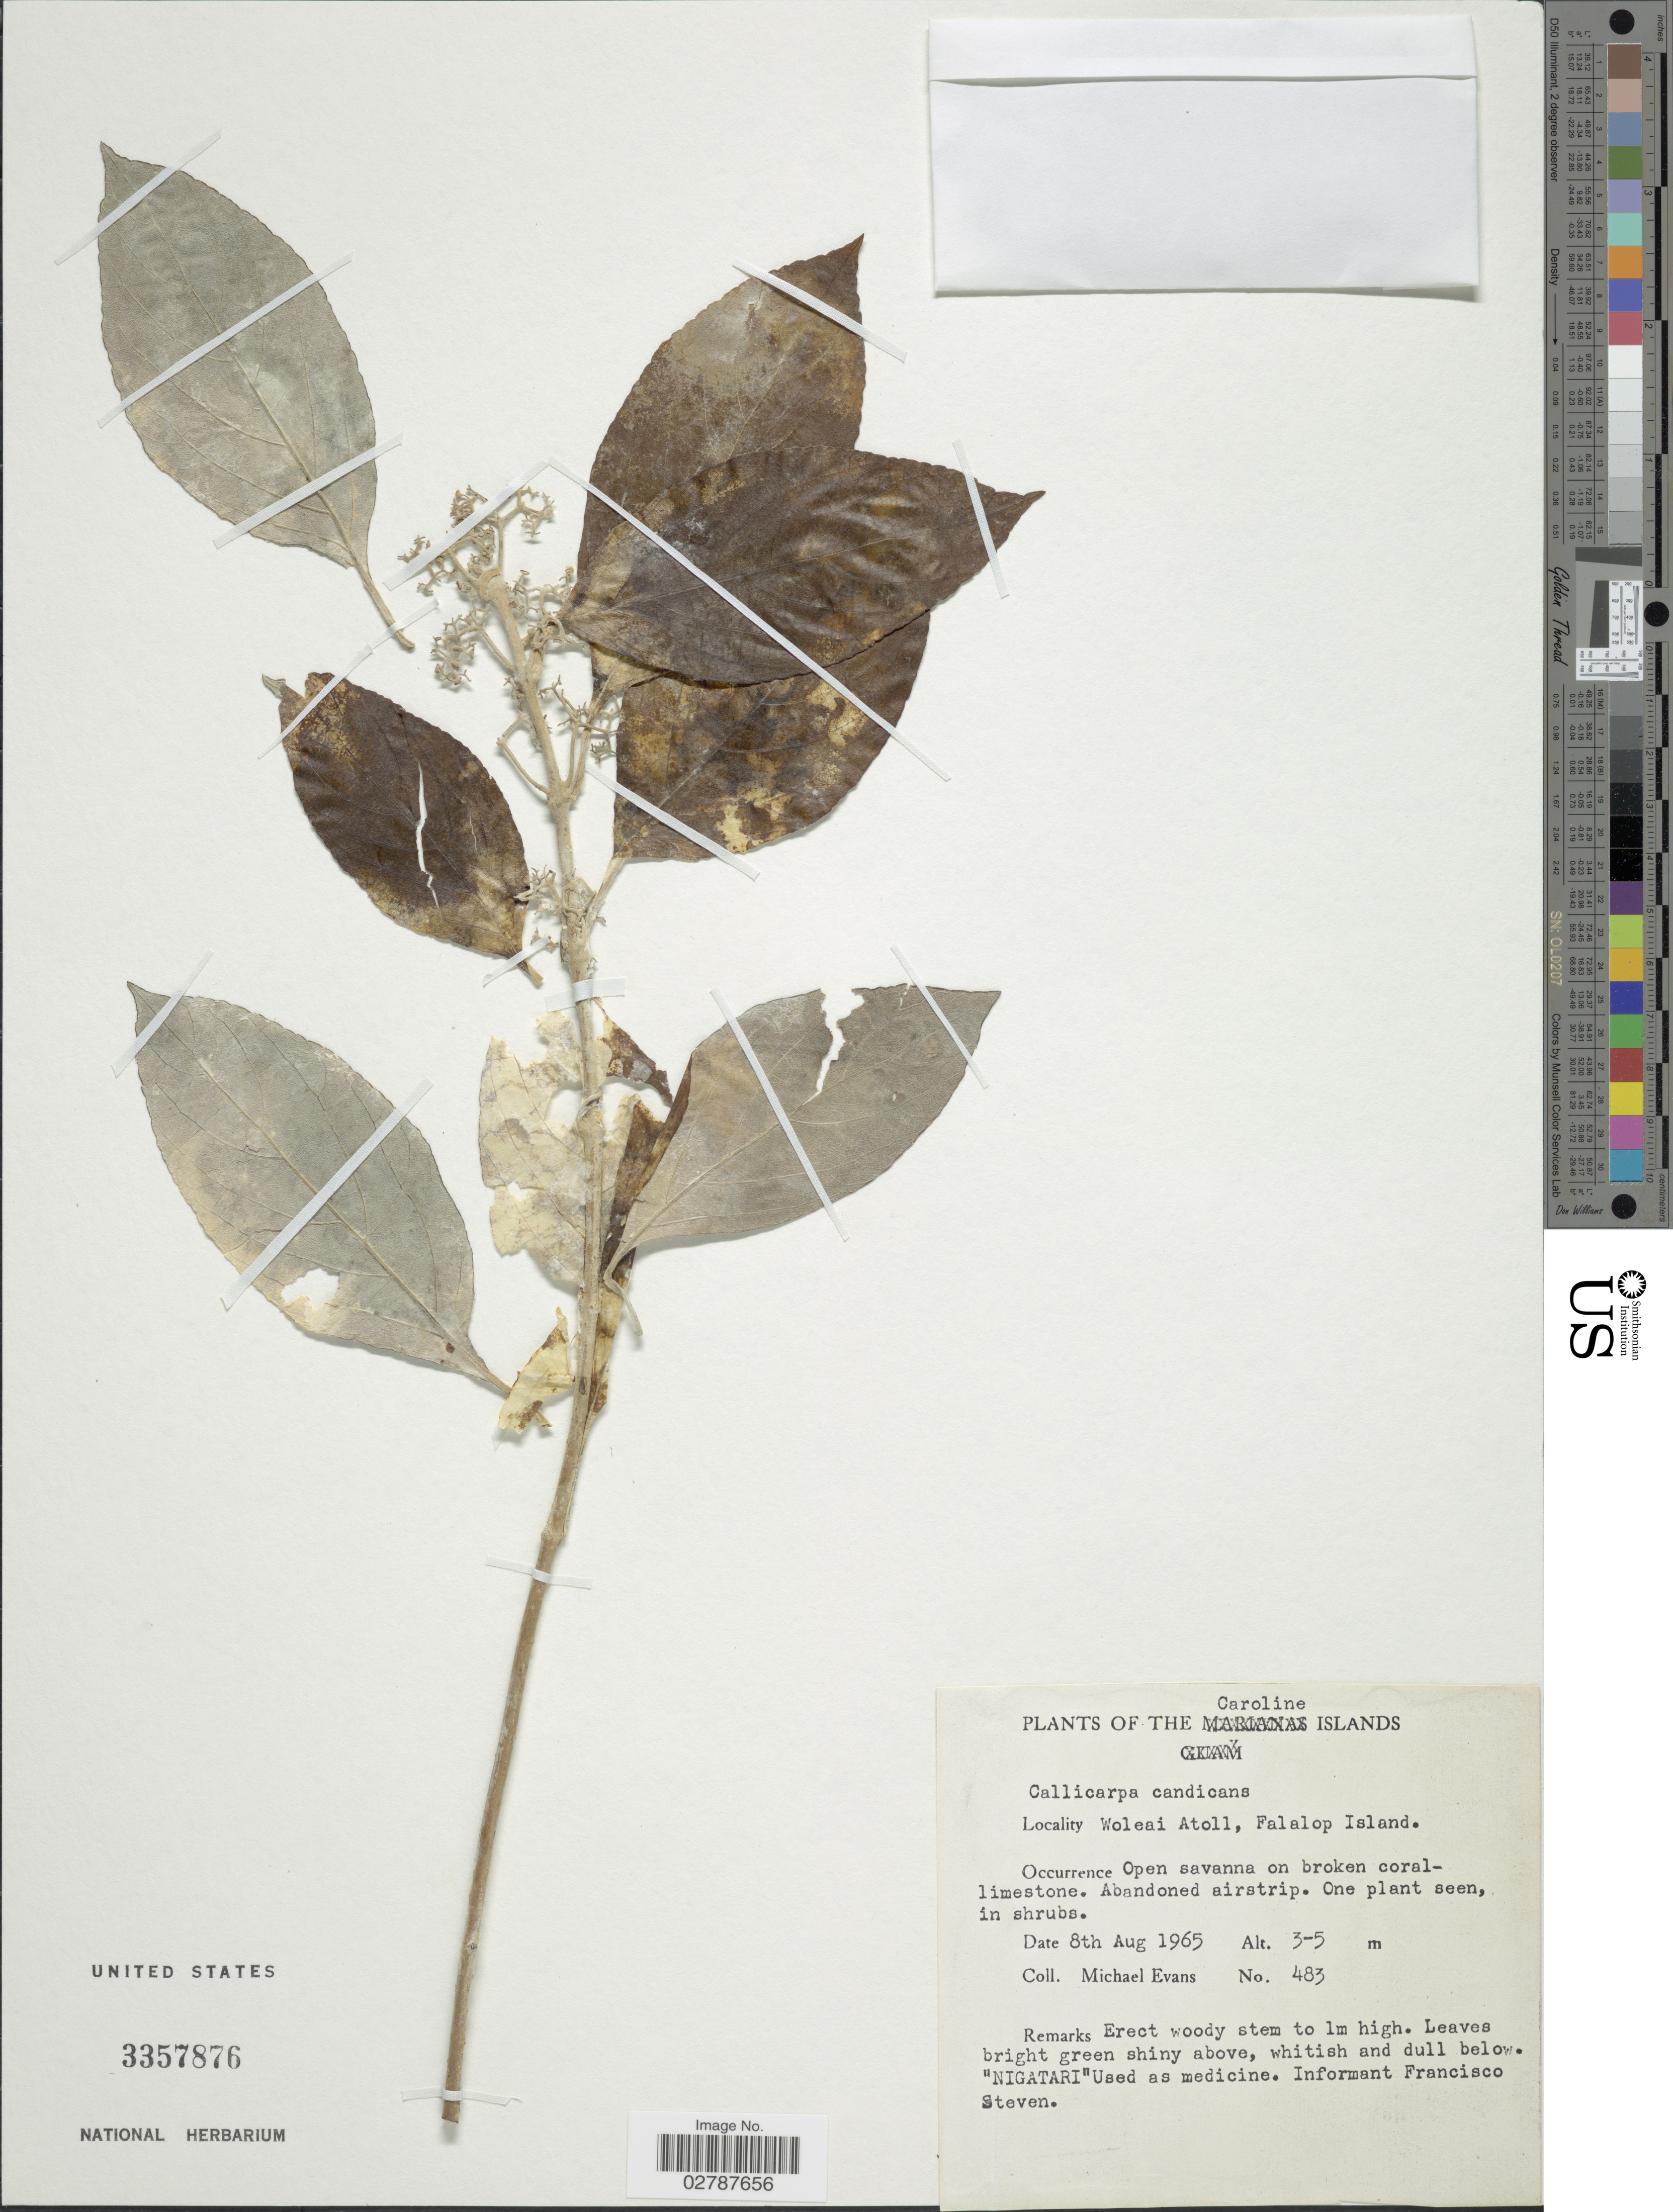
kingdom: Plantae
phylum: Tracheophyta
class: Magnoliopsida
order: Lamiales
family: Lamiaceae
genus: Callicarpa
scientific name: Callicarpa candicans var. candicans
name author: (Burm. f.) Hochr.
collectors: M. Evans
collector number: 483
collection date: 1965-08-08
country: Micronesia, Federated States of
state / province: Yap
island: Woleai Atoll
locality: The Caroline Islands. Woleai Atoll, Falalop Island.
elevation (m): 3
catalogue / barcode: US 3357876